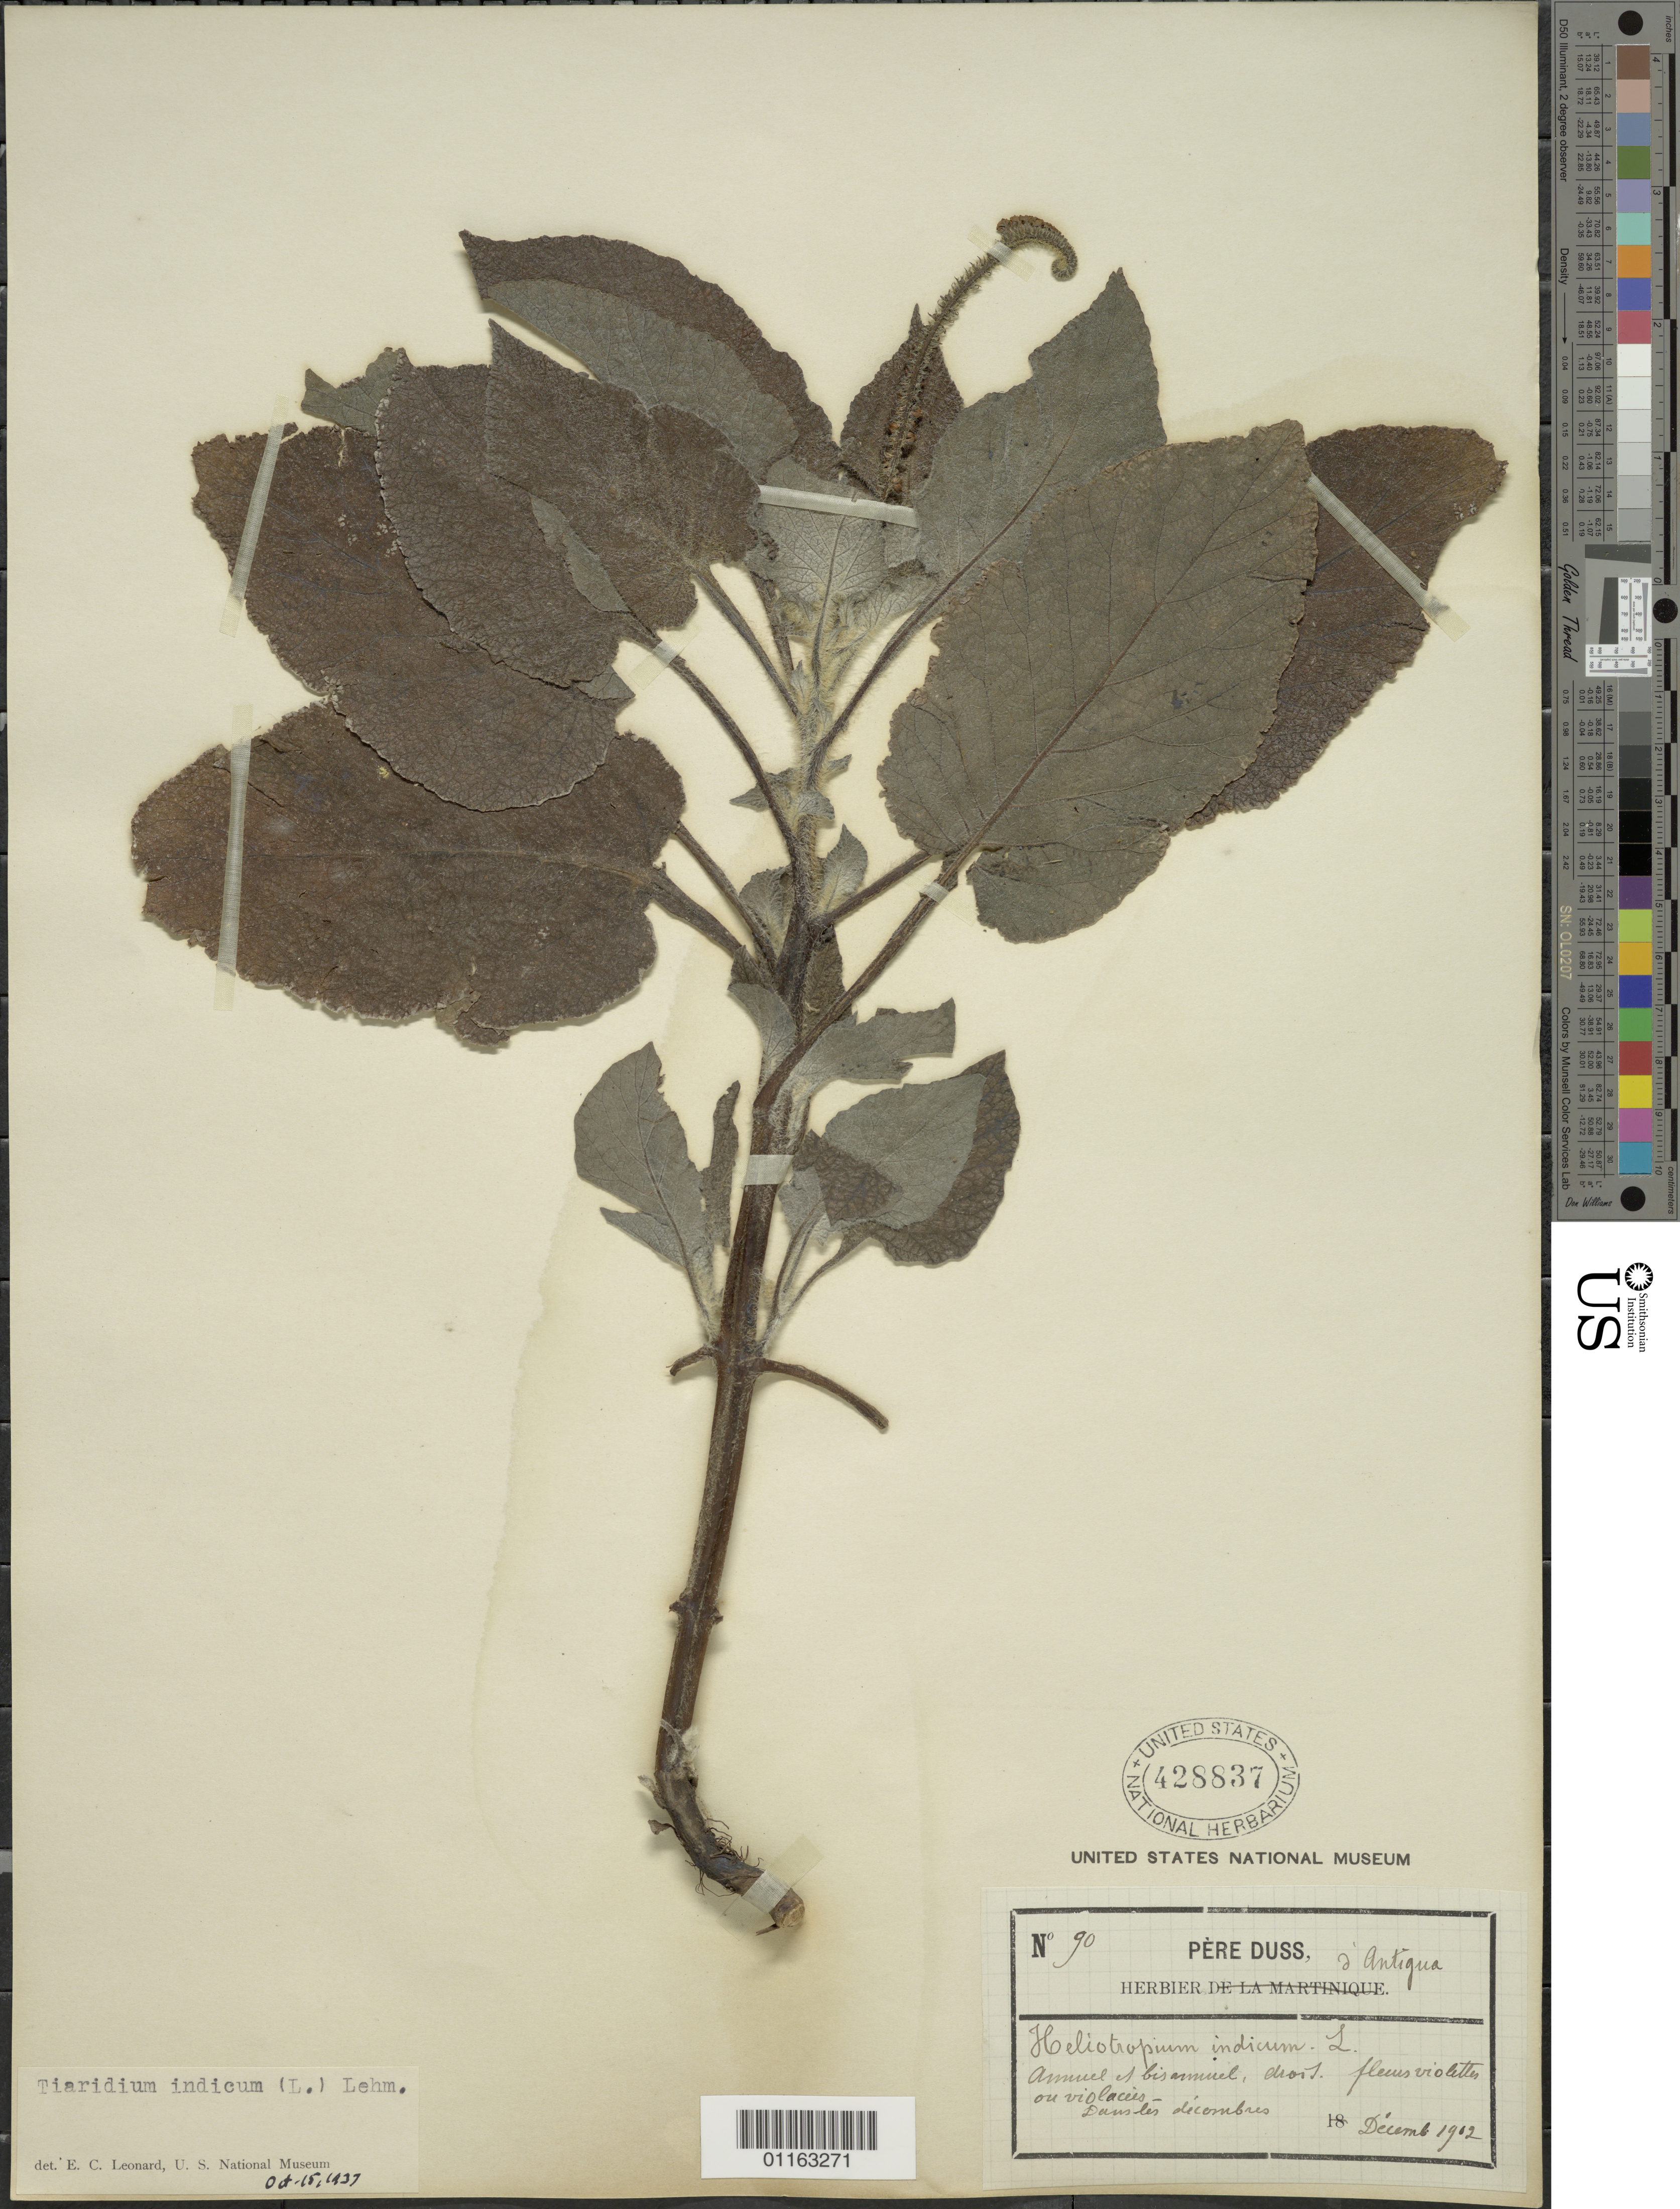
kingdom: Plantae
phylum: Tracheophyta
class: Magnoliopsida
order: Boraginales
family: Heliotropiaceae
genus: Heliotropium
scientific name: Heliotropium indicum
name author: L.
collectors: Père Duss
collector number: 90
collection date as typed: Dec 1902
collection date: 1902-12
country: Antigua and Barbuda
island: Antigua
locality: dans les decombres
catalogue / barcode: US 428837